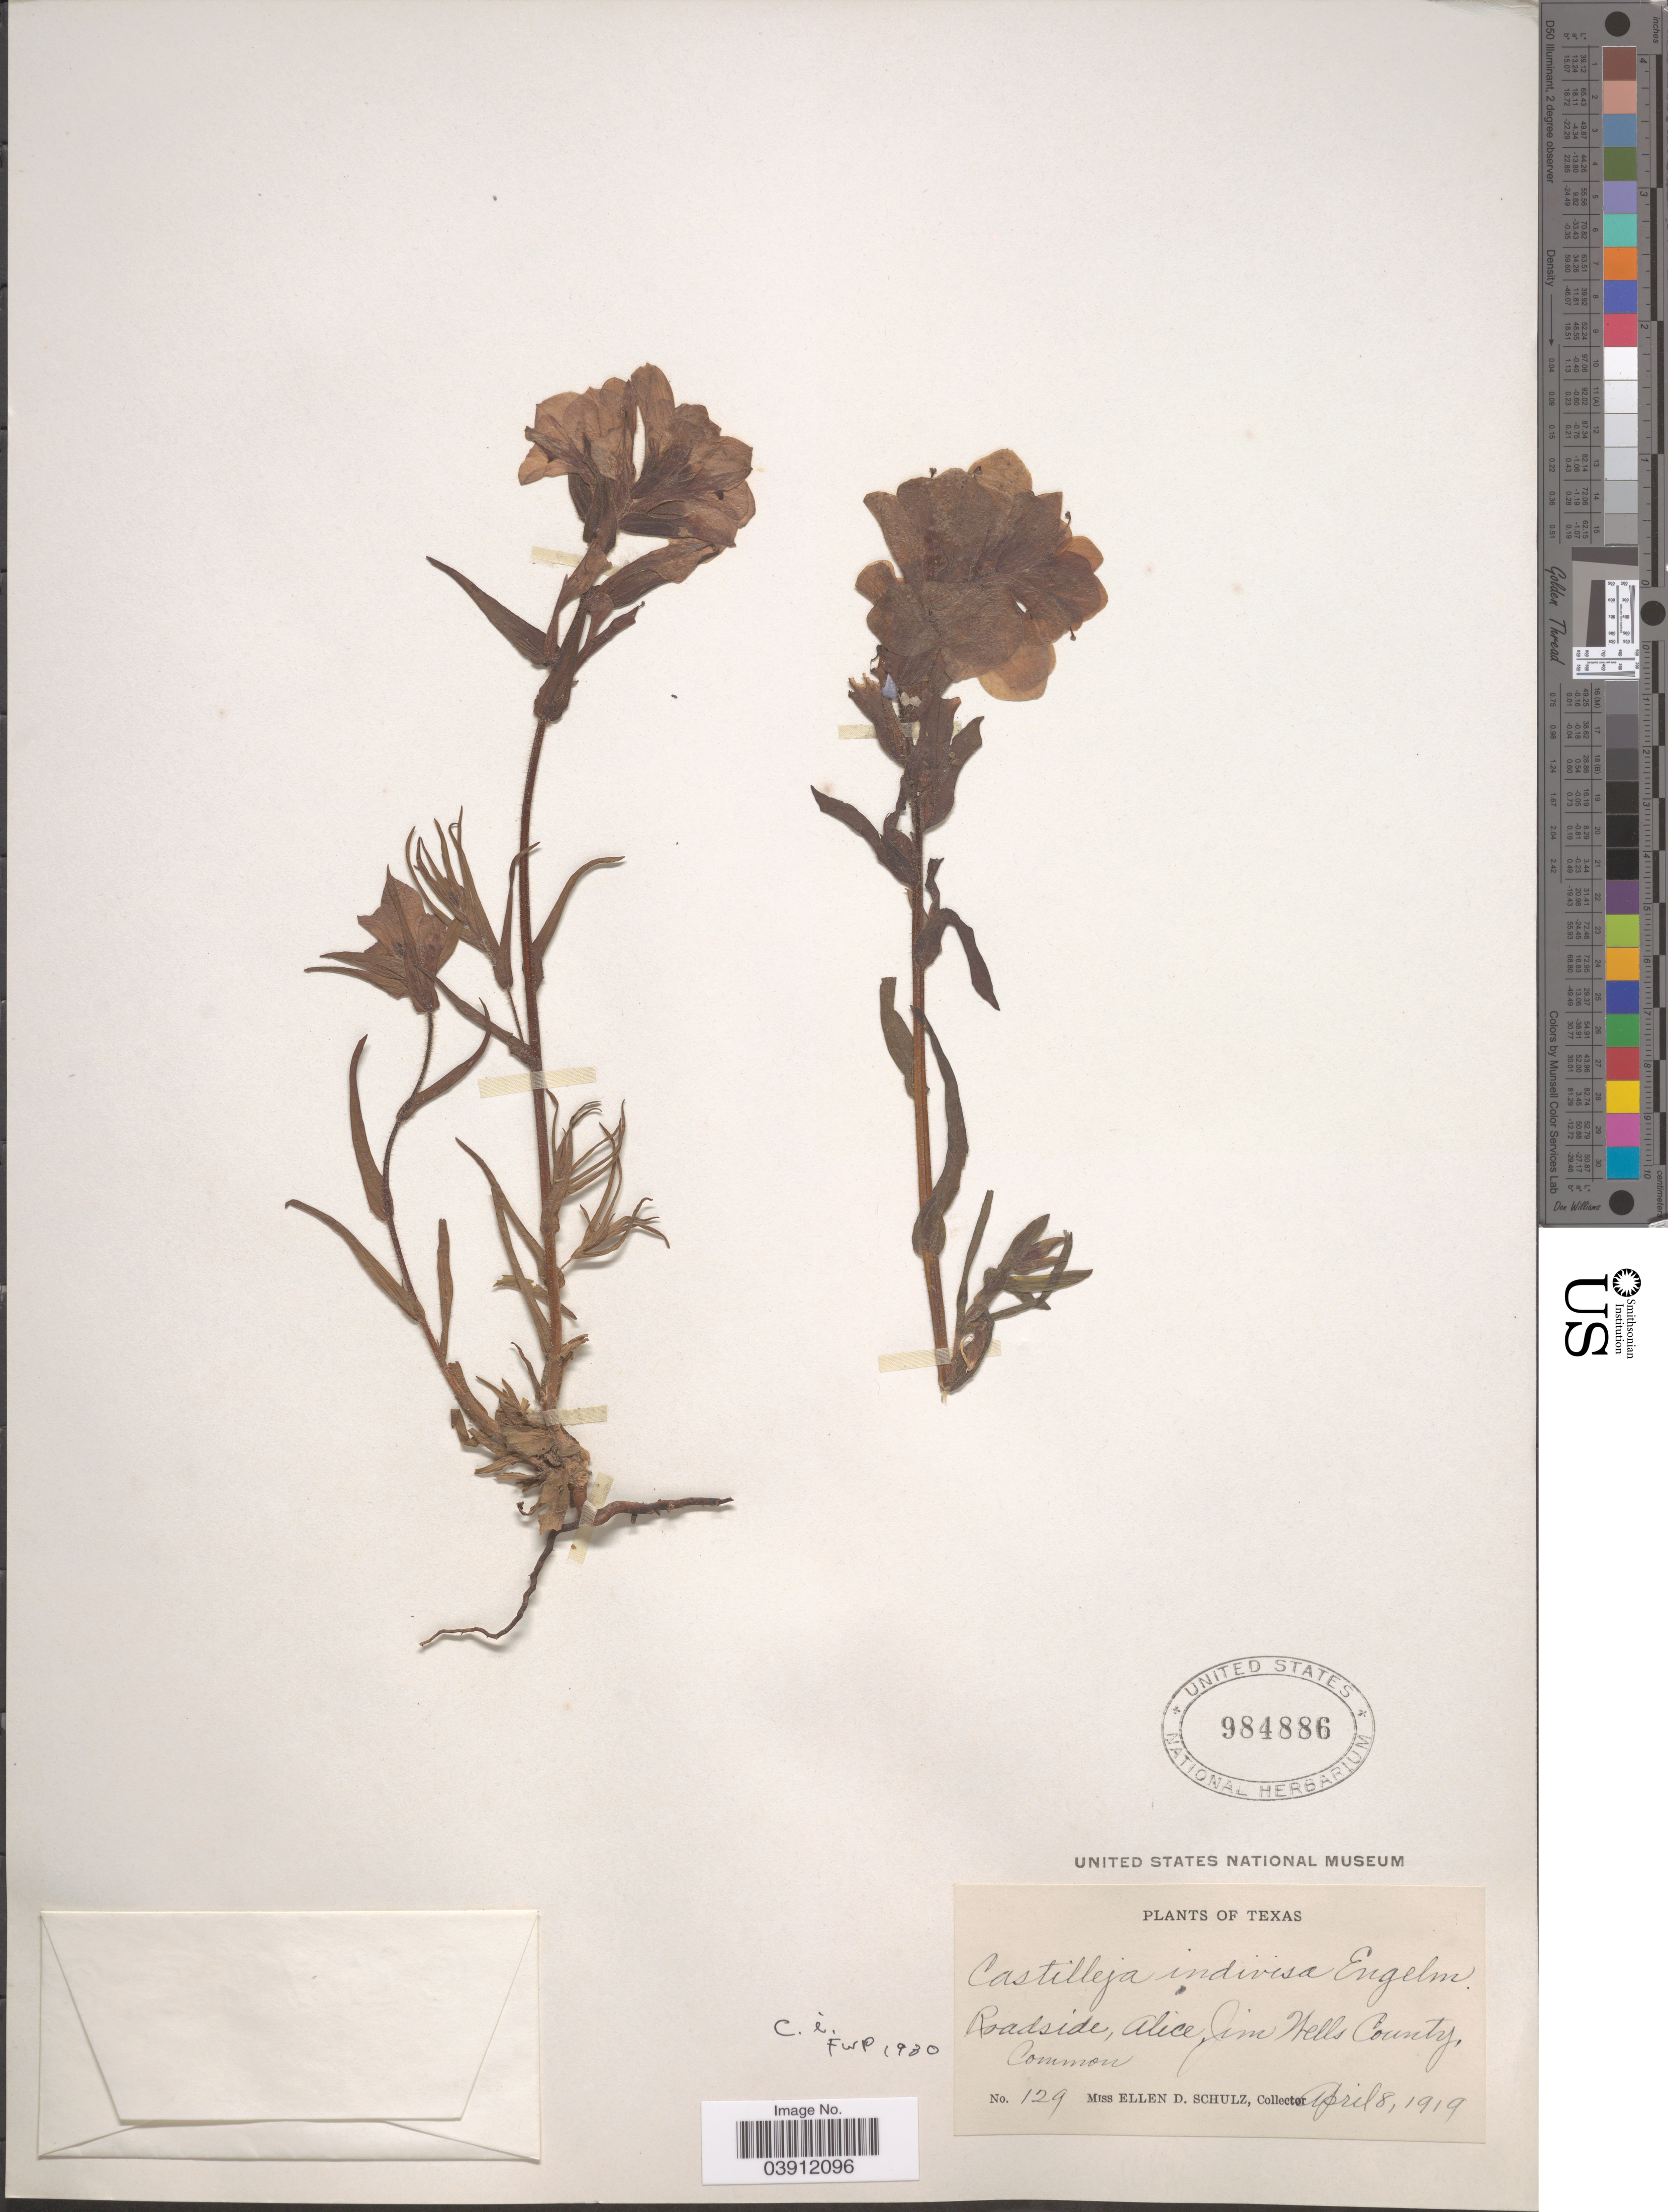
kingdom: Plantae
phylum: Tracheophyta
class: Magnoliopsida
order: Lamiales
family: Orobanchaceae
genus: Castilleja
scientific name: Castilleja indivisa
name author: Engelm. in Engelm. & A. Gray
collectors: E. D. Schulz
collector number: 129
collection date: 1919-04-08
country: United States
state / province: Texas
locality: Roadside, Alice, Jim Wells County.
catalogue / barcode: US 984886